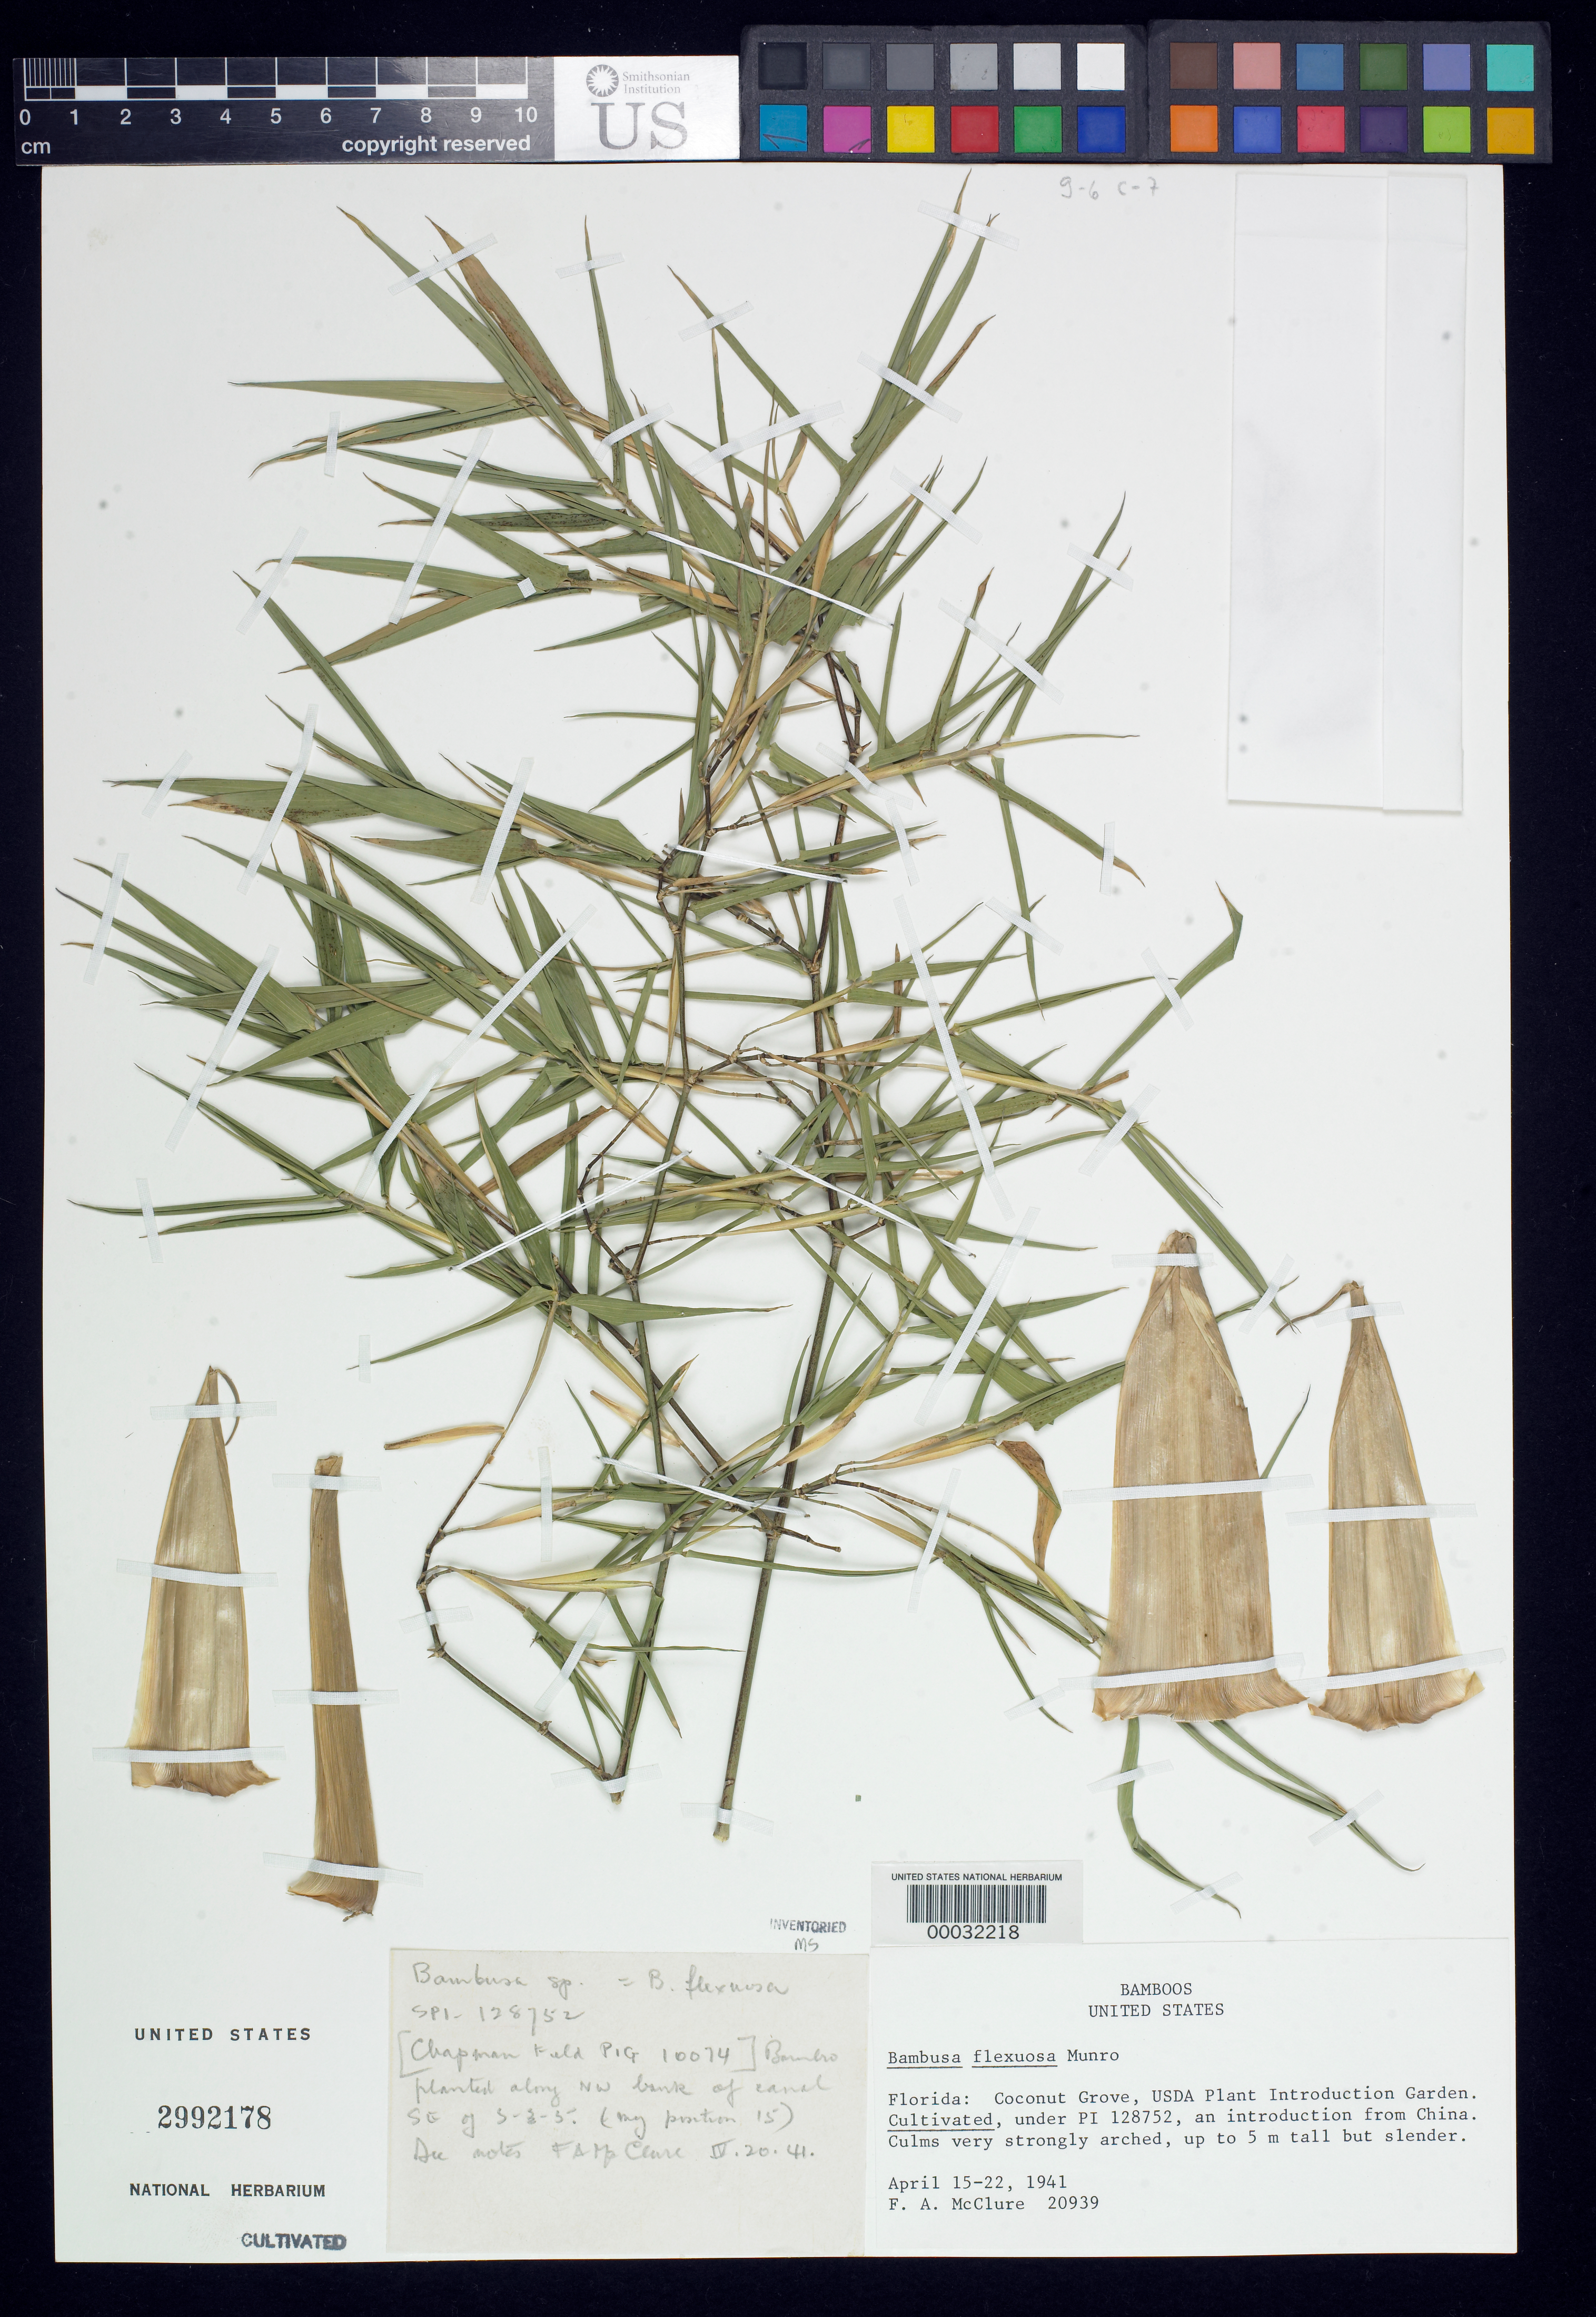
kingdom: Plantae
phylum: Tracheophyta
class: Liliopsida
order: Poales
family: Poaceae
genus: Bambusa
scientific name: Bambusa flexuosa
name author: Munro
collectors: F. A. McClure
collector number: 20939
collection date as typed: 15 Apr 1941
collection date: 1941-04-15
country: United States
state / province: Florida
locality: U.s.d.a. plant introduction garden-coconut grove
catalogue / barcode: US 2992178